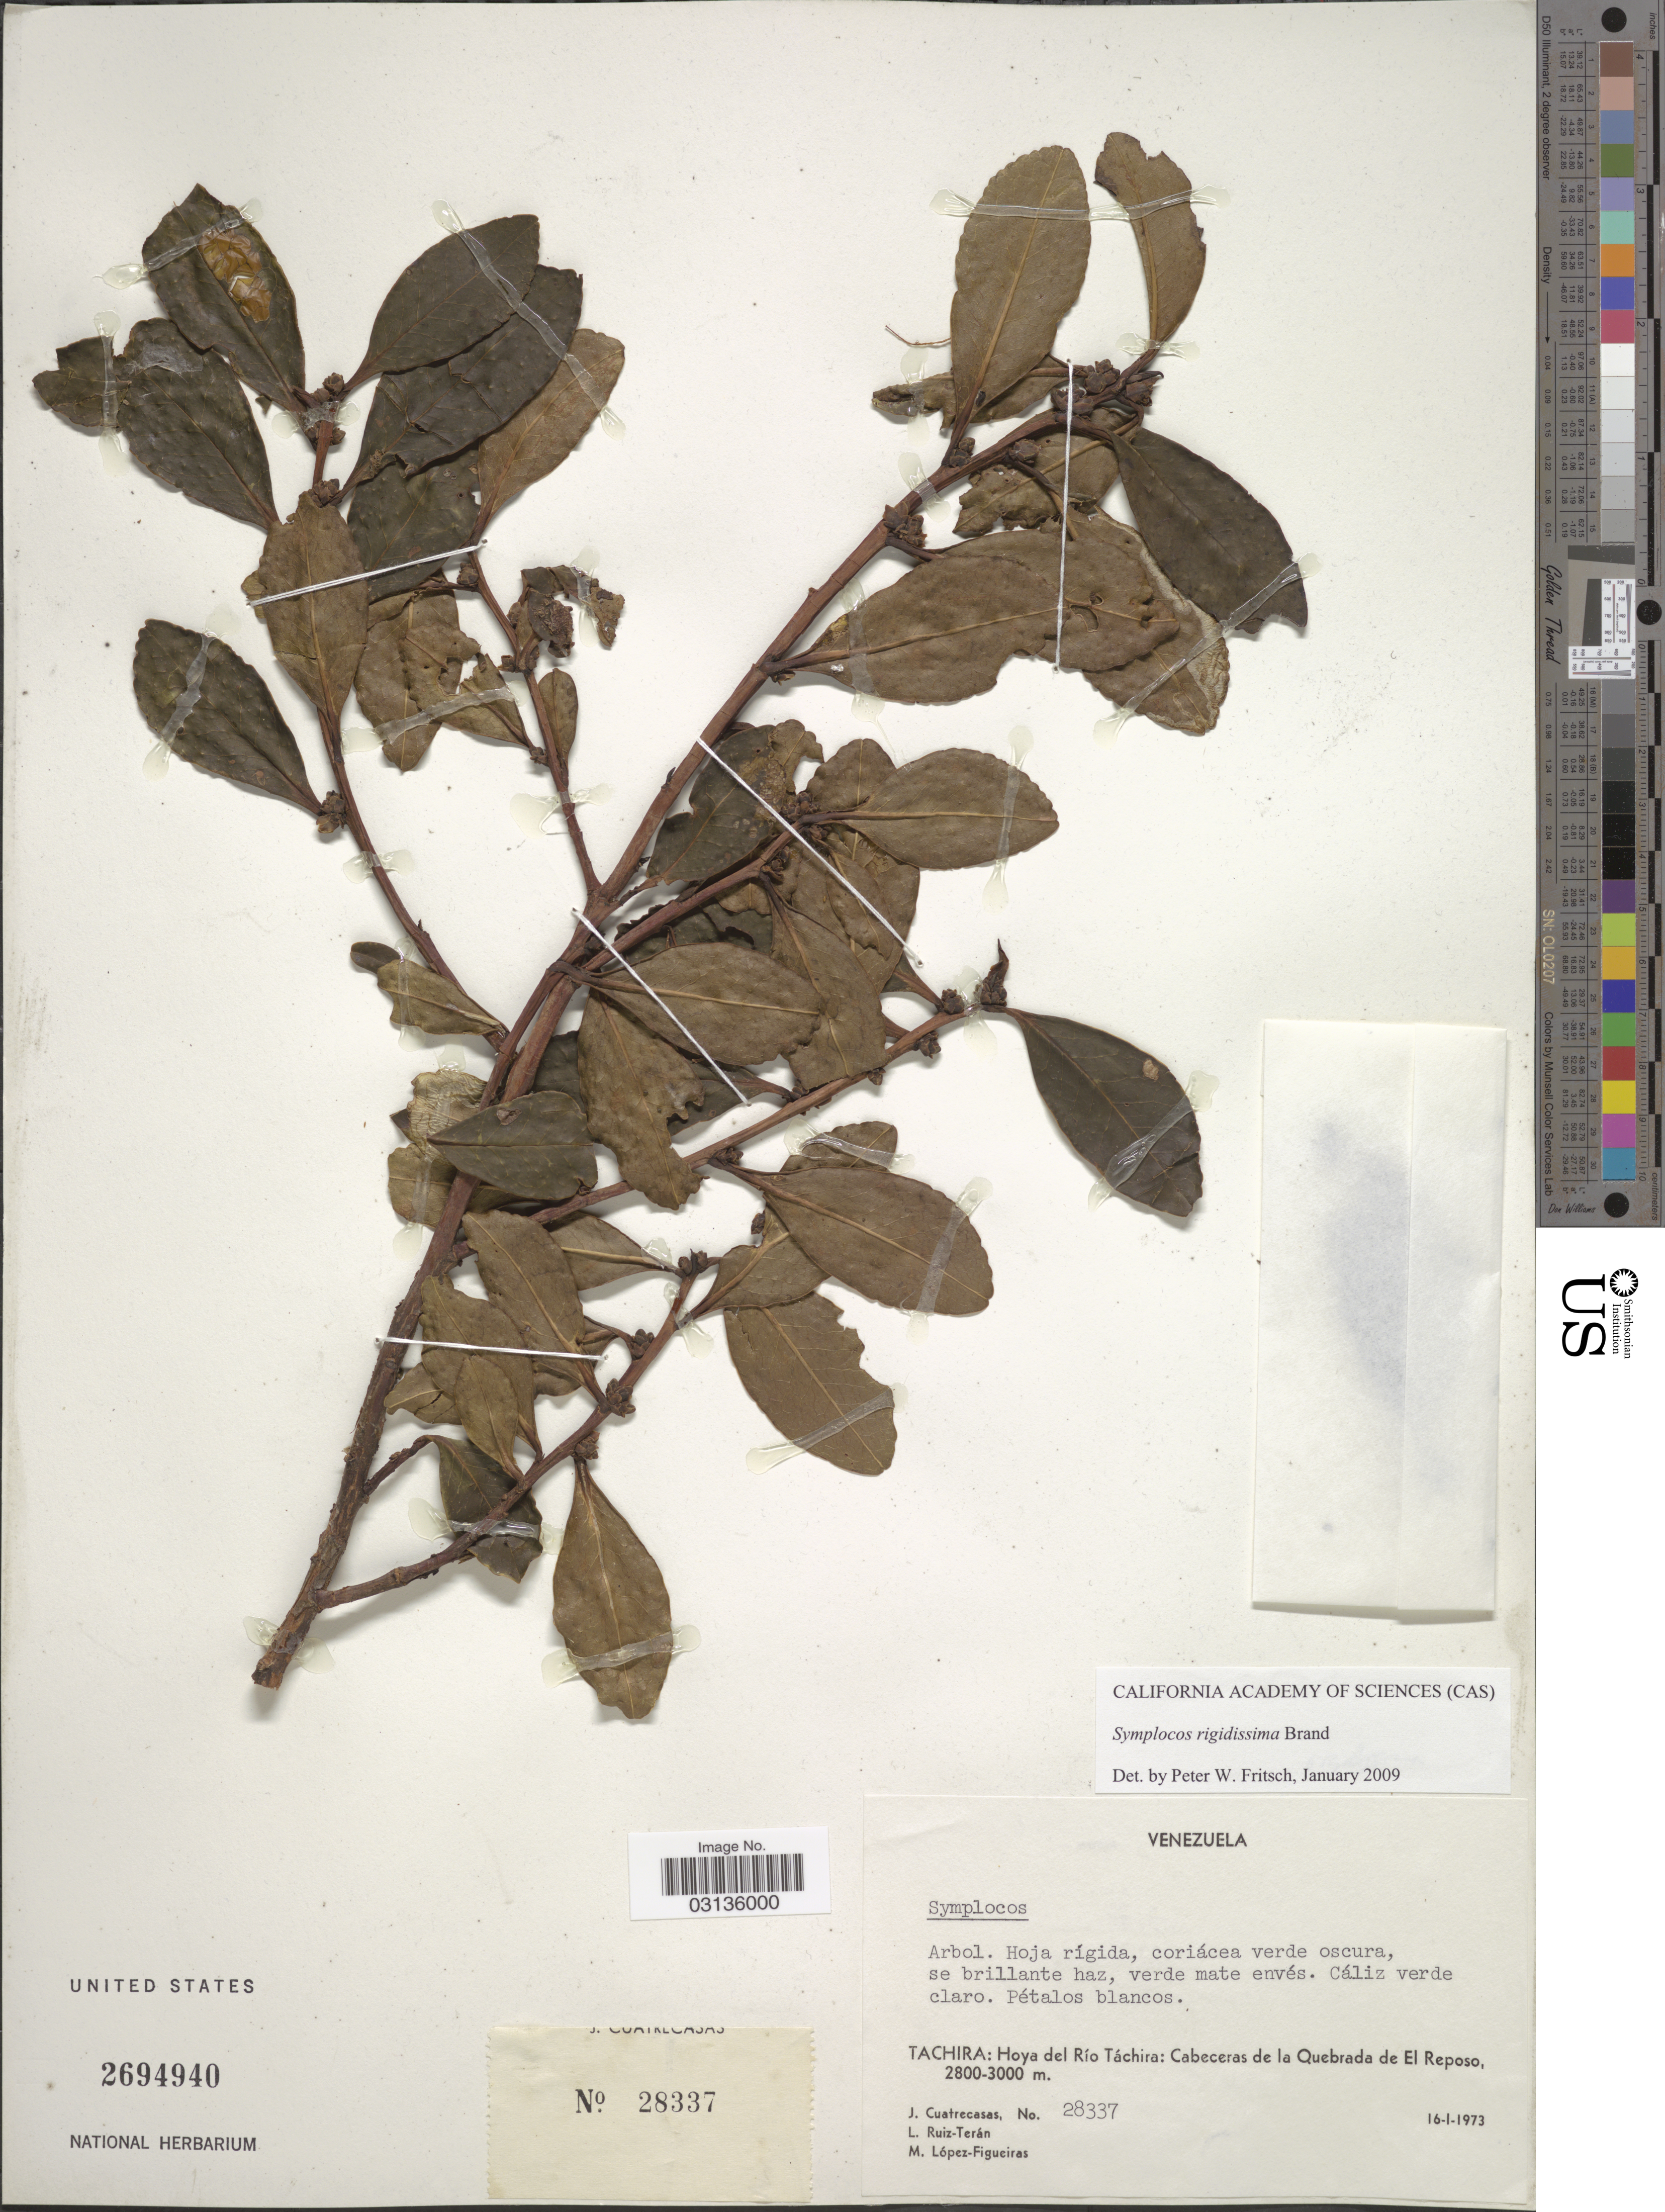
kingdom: Plantae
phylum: Tracheophyta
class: Magnoliopsida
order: Ericales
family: Symplocaceae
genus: Symplocos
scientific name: Symplocos rigidissima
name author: Brand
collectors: J. Cuatrecasas, L. E. Ruíz-Terán & M. López Figueiras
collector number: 28337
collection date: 1973-01-16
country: Venezuela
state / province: Tachira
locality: Hoya del Río Táchira: Cabeceras de la Quebrada de El Reposo.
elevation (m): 2800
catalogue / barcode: US 2694940